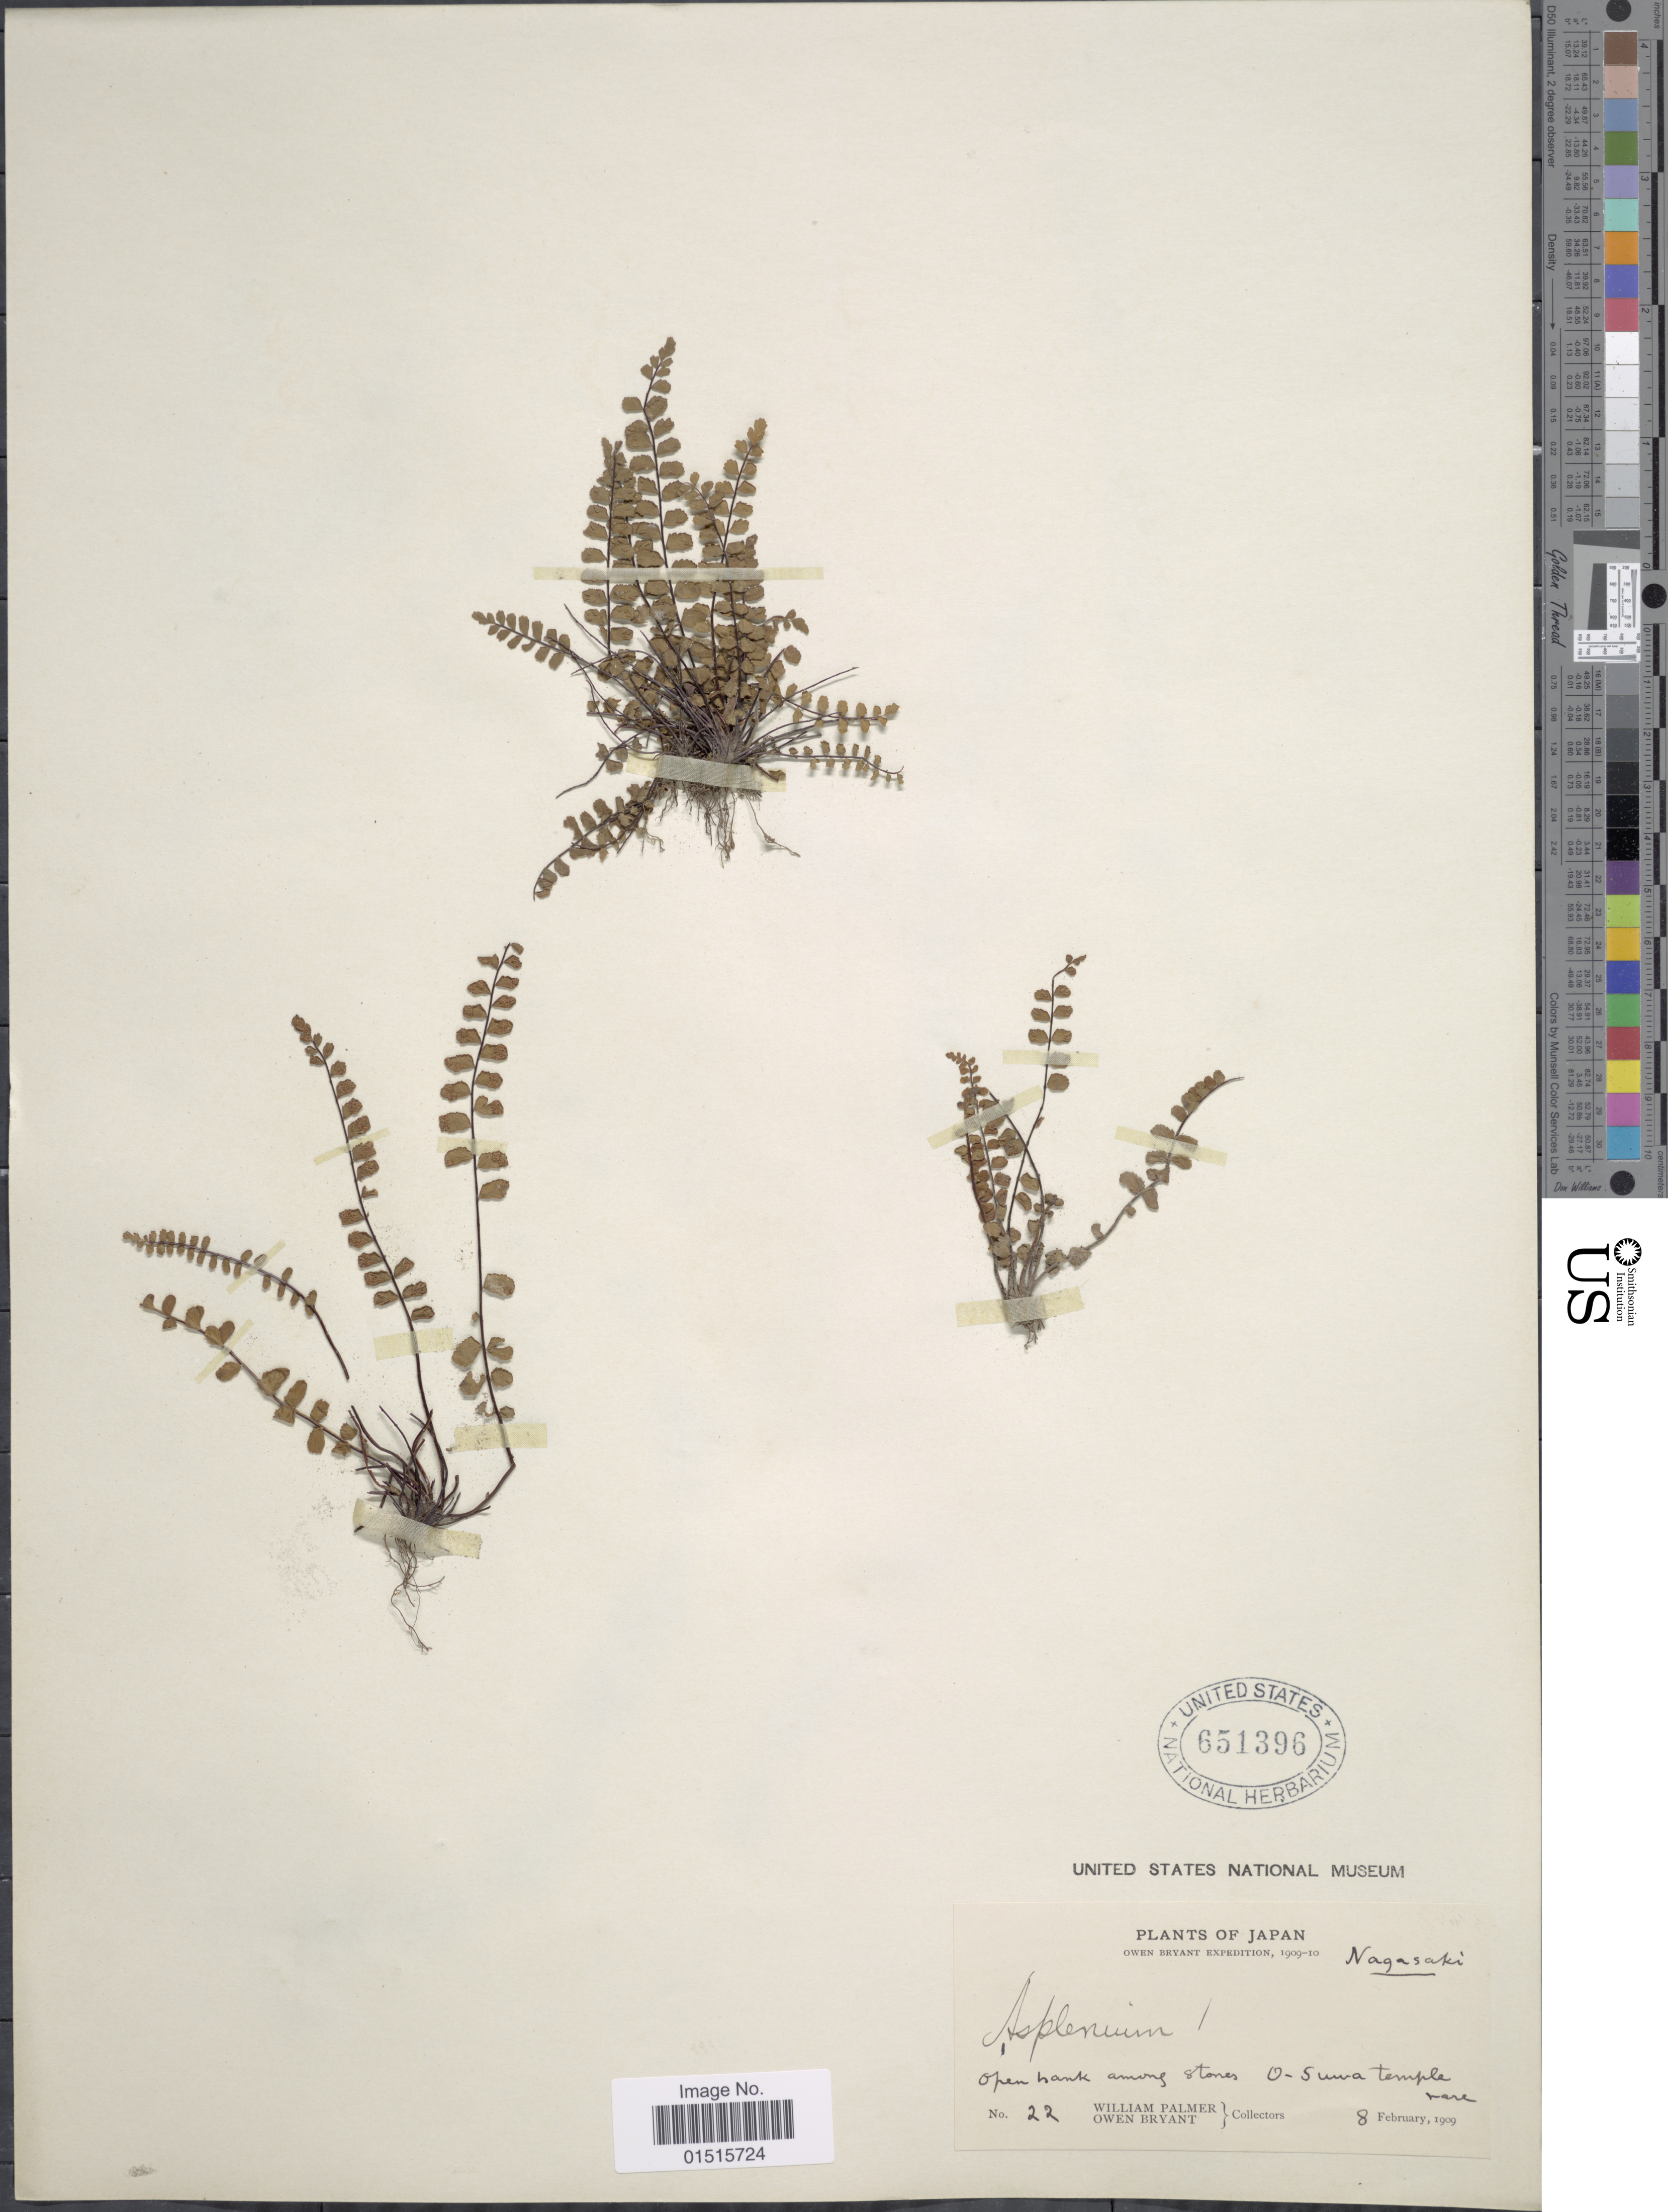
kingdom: Plantae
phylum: Tracheophyta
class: Polypodiopsida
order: Polypodiales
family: Aspleniaceae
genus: Asplenium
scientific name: Asplenium trichomanes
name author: L.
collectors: W. Palmer & O. Bryant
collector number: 22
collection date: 1909-12-08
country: Japan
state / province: Nagasaki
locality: Open bank among stones O-Suma temple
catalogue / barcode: US 651396